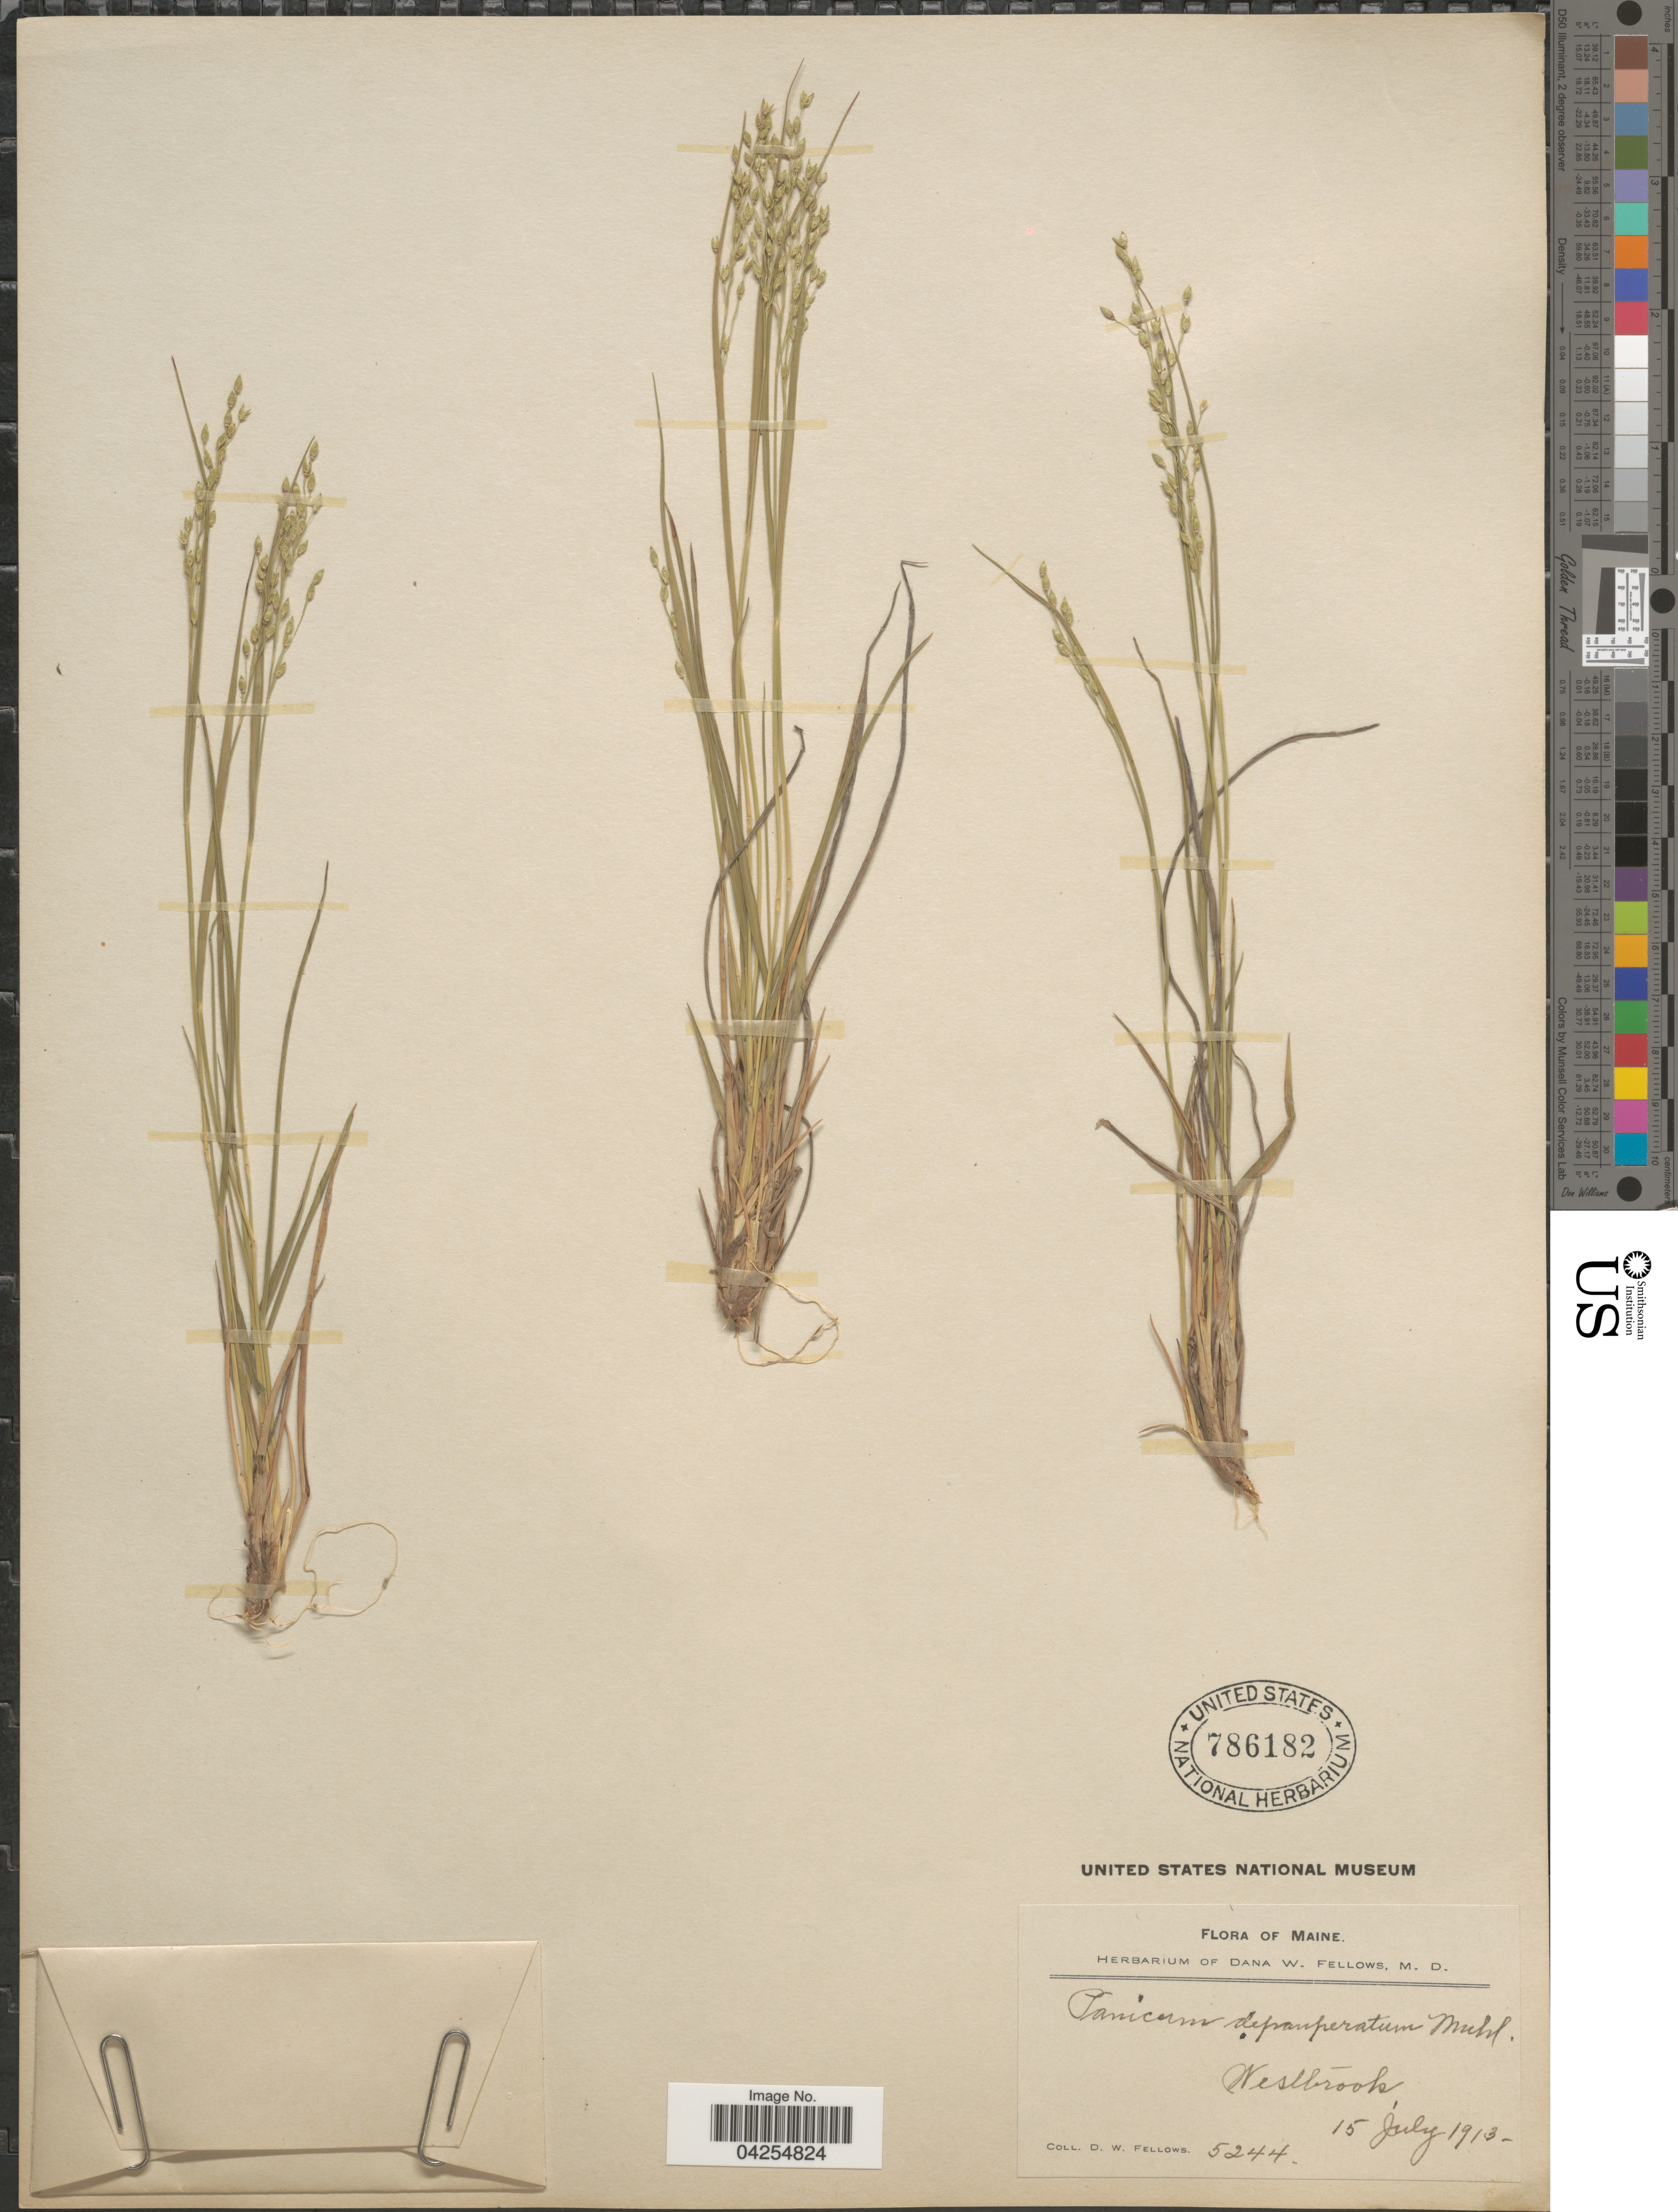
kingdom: Plantae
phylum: Tracheophyta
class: Liliopsida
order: Poales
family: Poaceae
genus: Dichanthelium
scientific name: Dichanthelium depauperatum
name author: (Muhl.) Gould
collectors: D. W. Fellows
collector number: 5244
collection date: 1913-07-15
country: United States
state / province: Maine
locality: Westbrook.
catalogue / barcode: US 786182